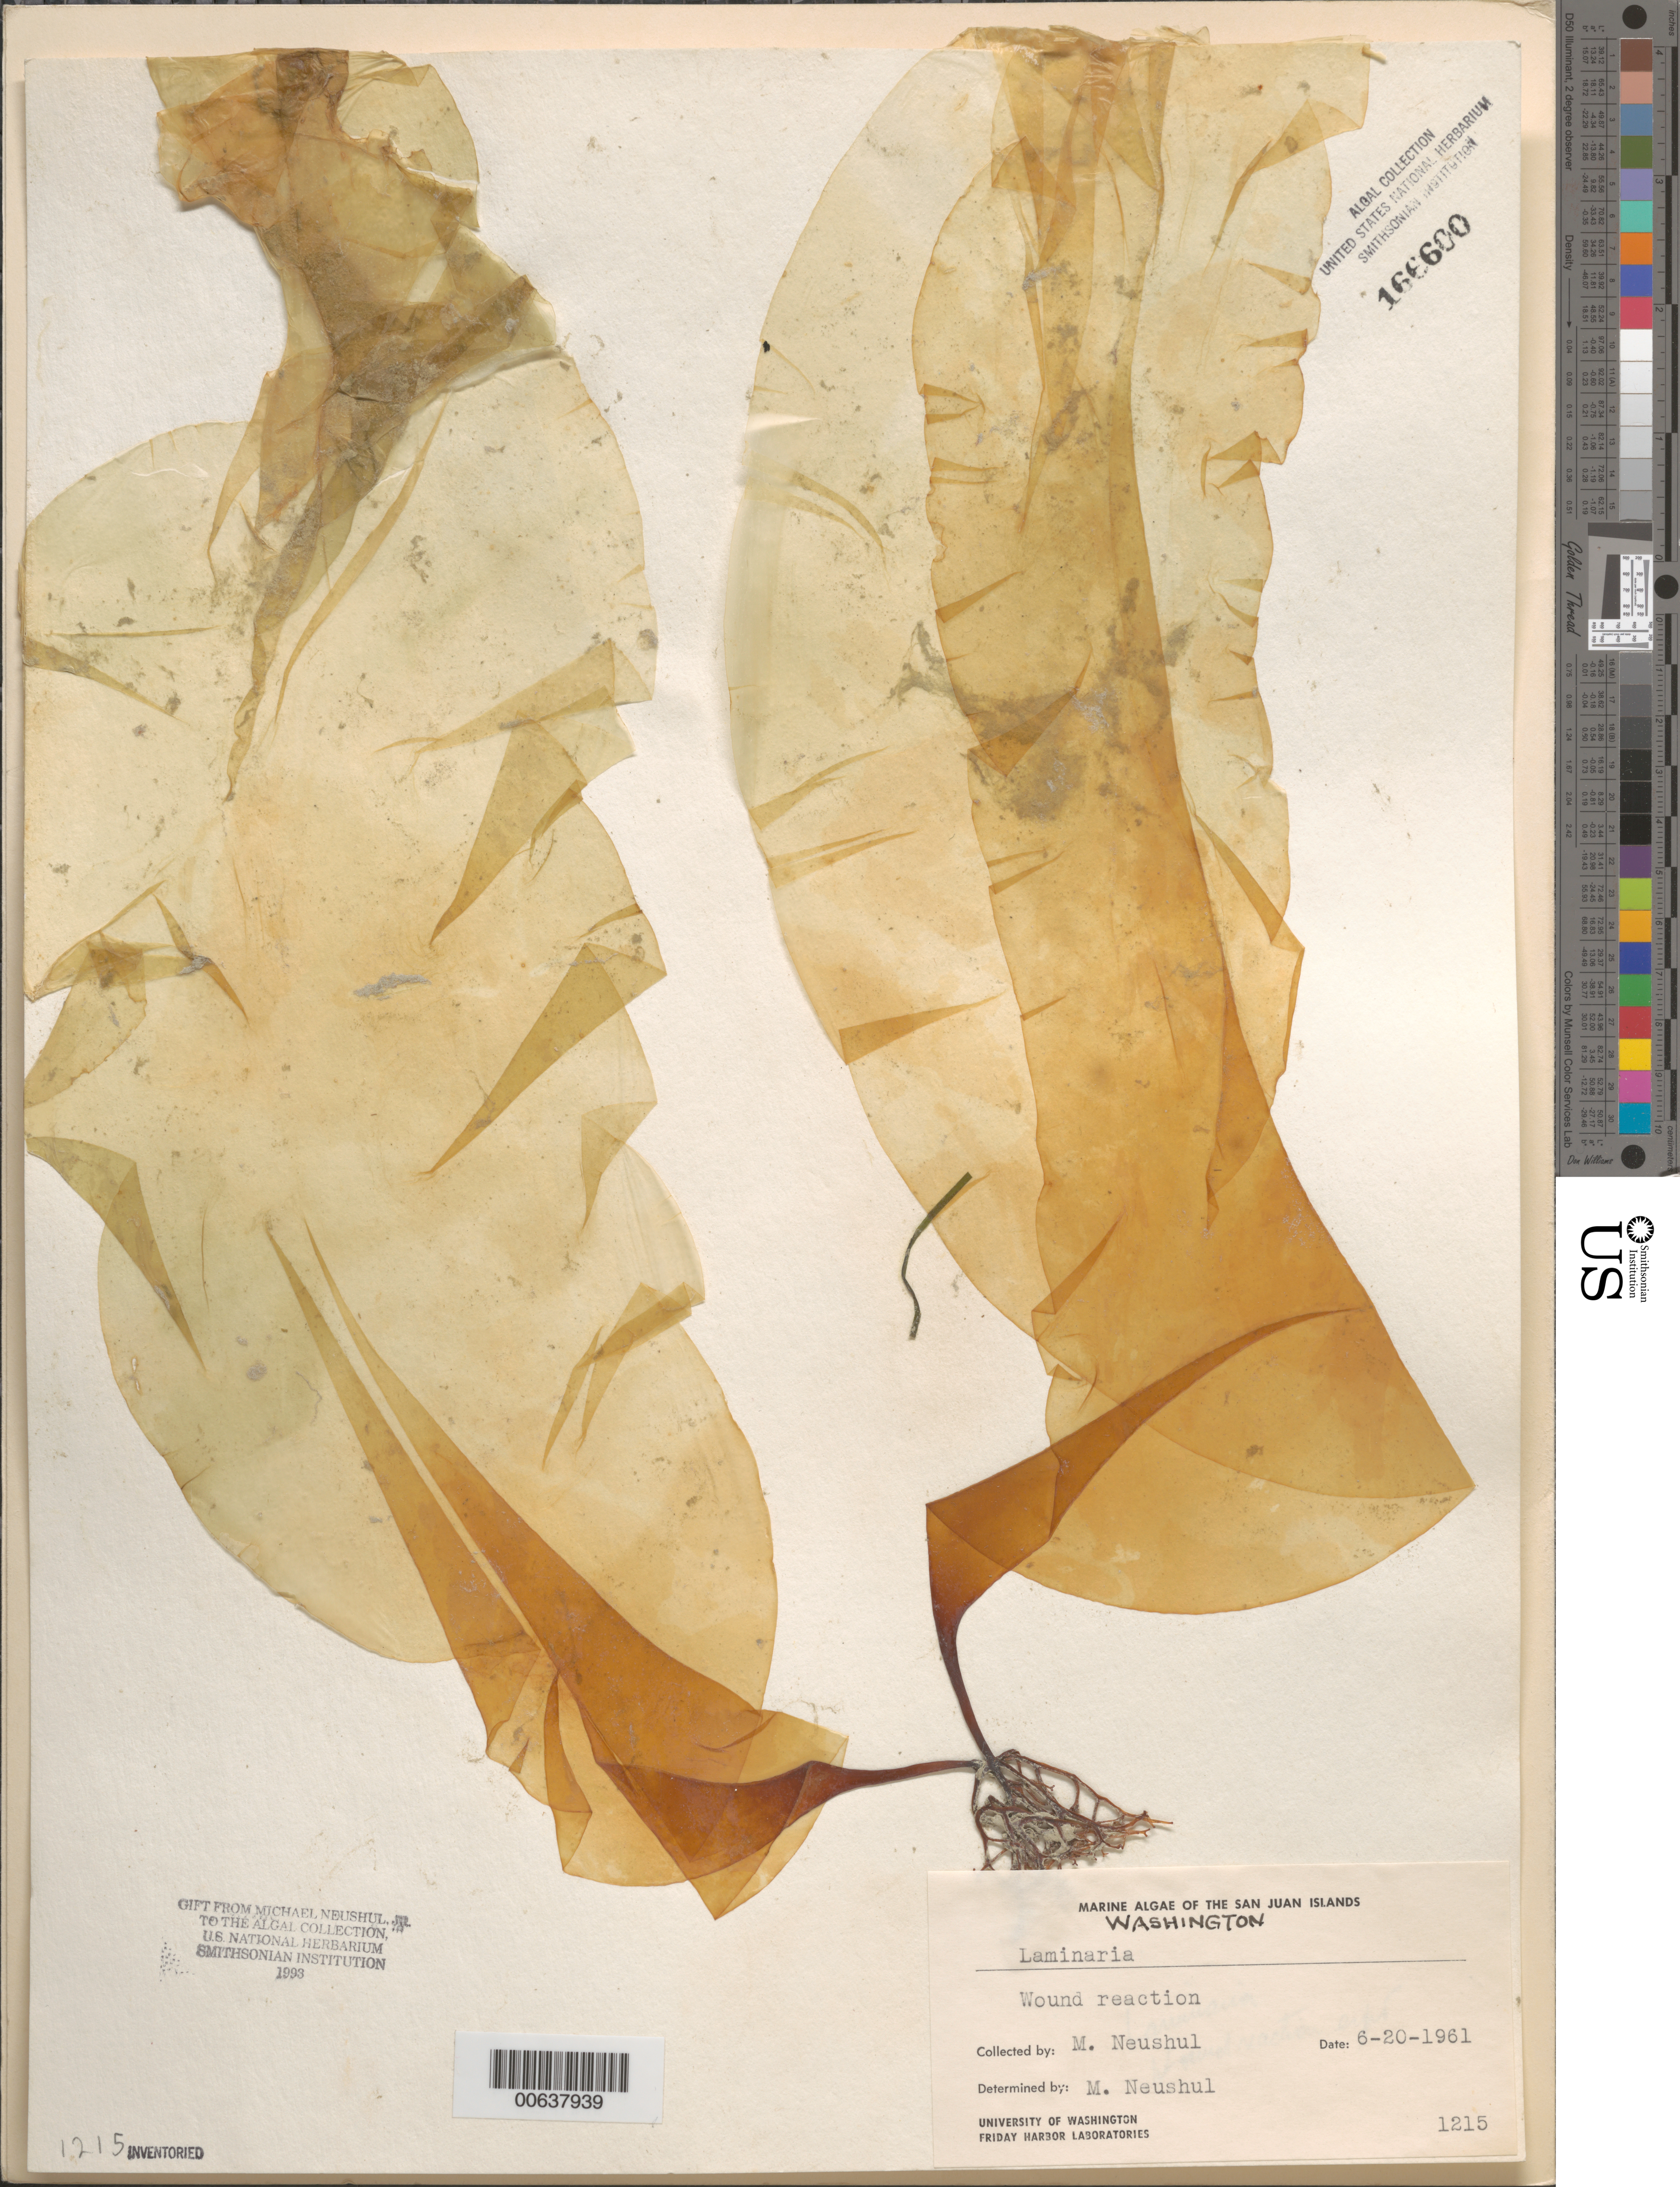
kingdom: Chromista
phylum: Ochrophyta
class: Phaeophyceae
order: Laminariales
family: Laminariaceae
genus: Laminaria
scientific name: Laminaria sp.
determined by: Neushul, M.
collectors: M. Neushul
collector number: Neushul 1215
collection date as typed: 20 Jun 1961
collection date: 1961-06-20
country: United States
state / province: Washington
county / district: San Juan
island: San Juan Islands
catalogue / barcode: US 166600